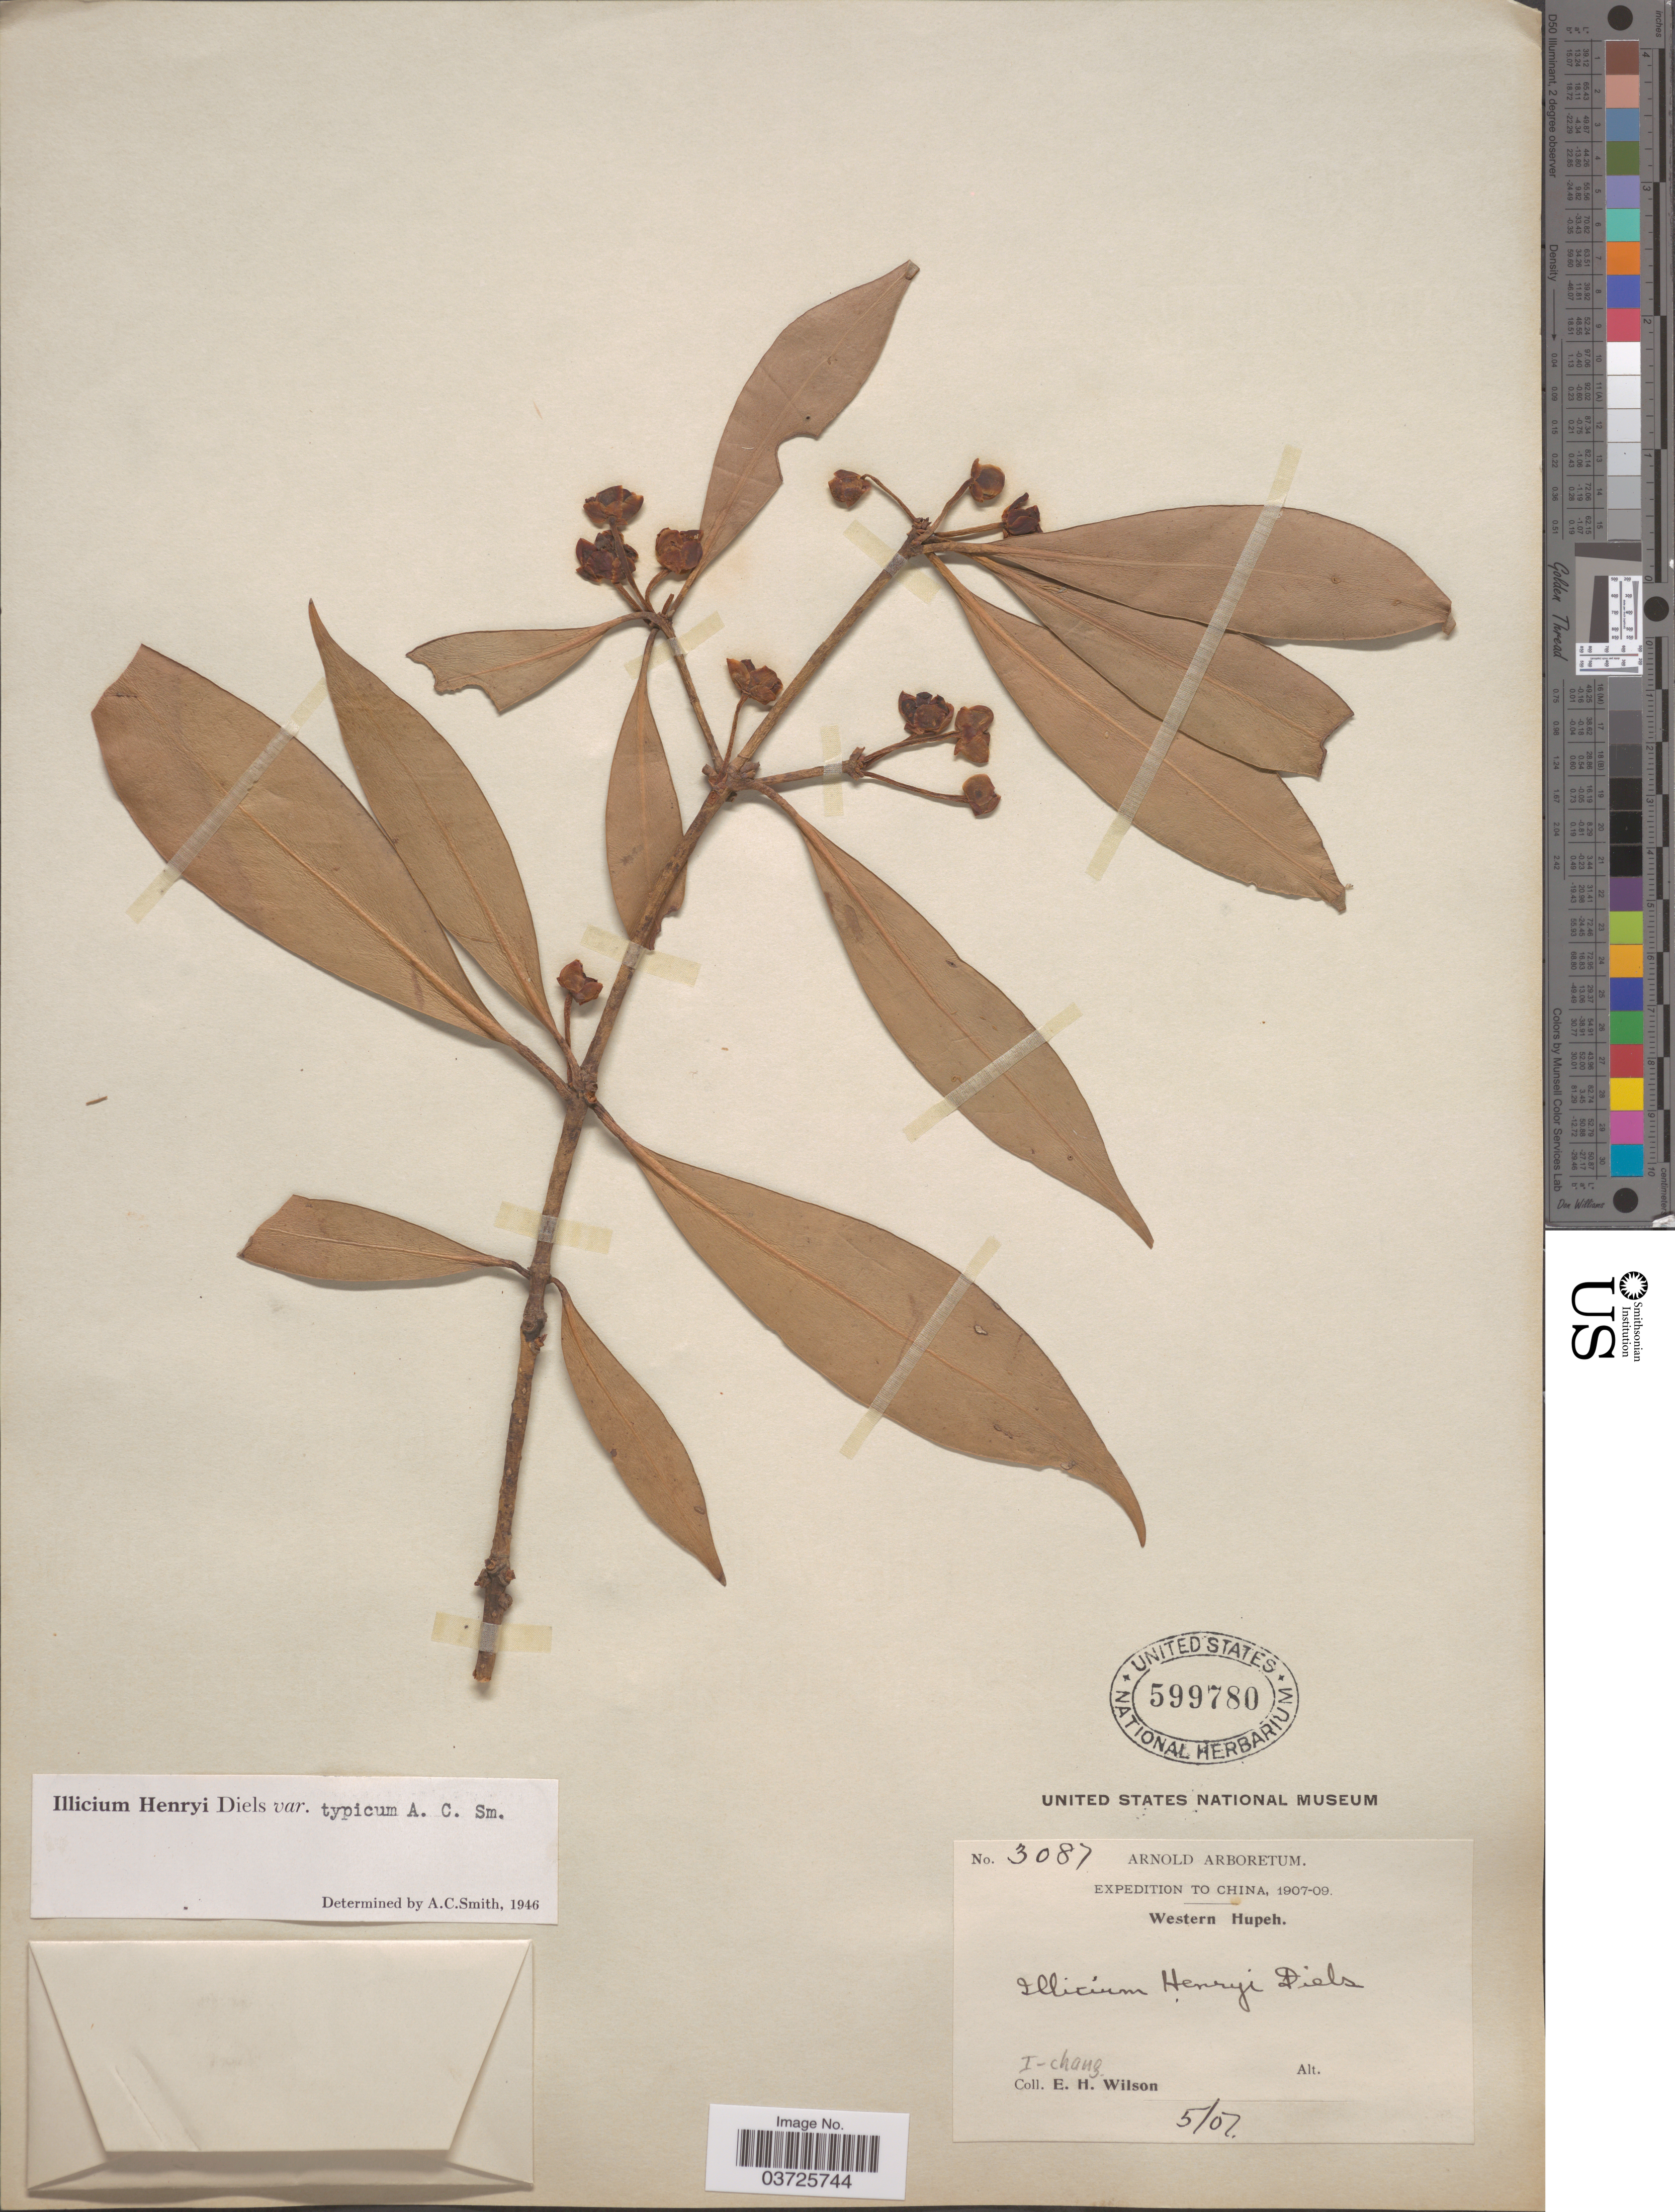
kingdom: Plantae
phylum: Tracheophyta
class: Magnoliopsida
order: Austrobaileyales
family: Schisandraceae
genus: Illicium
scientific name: Illicium henryi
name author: Diels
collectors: I. Chang & E. Wilson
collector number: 3087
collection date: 1907-05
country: China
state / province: Hubei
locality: Western Hupeh.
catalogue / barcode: US 599780